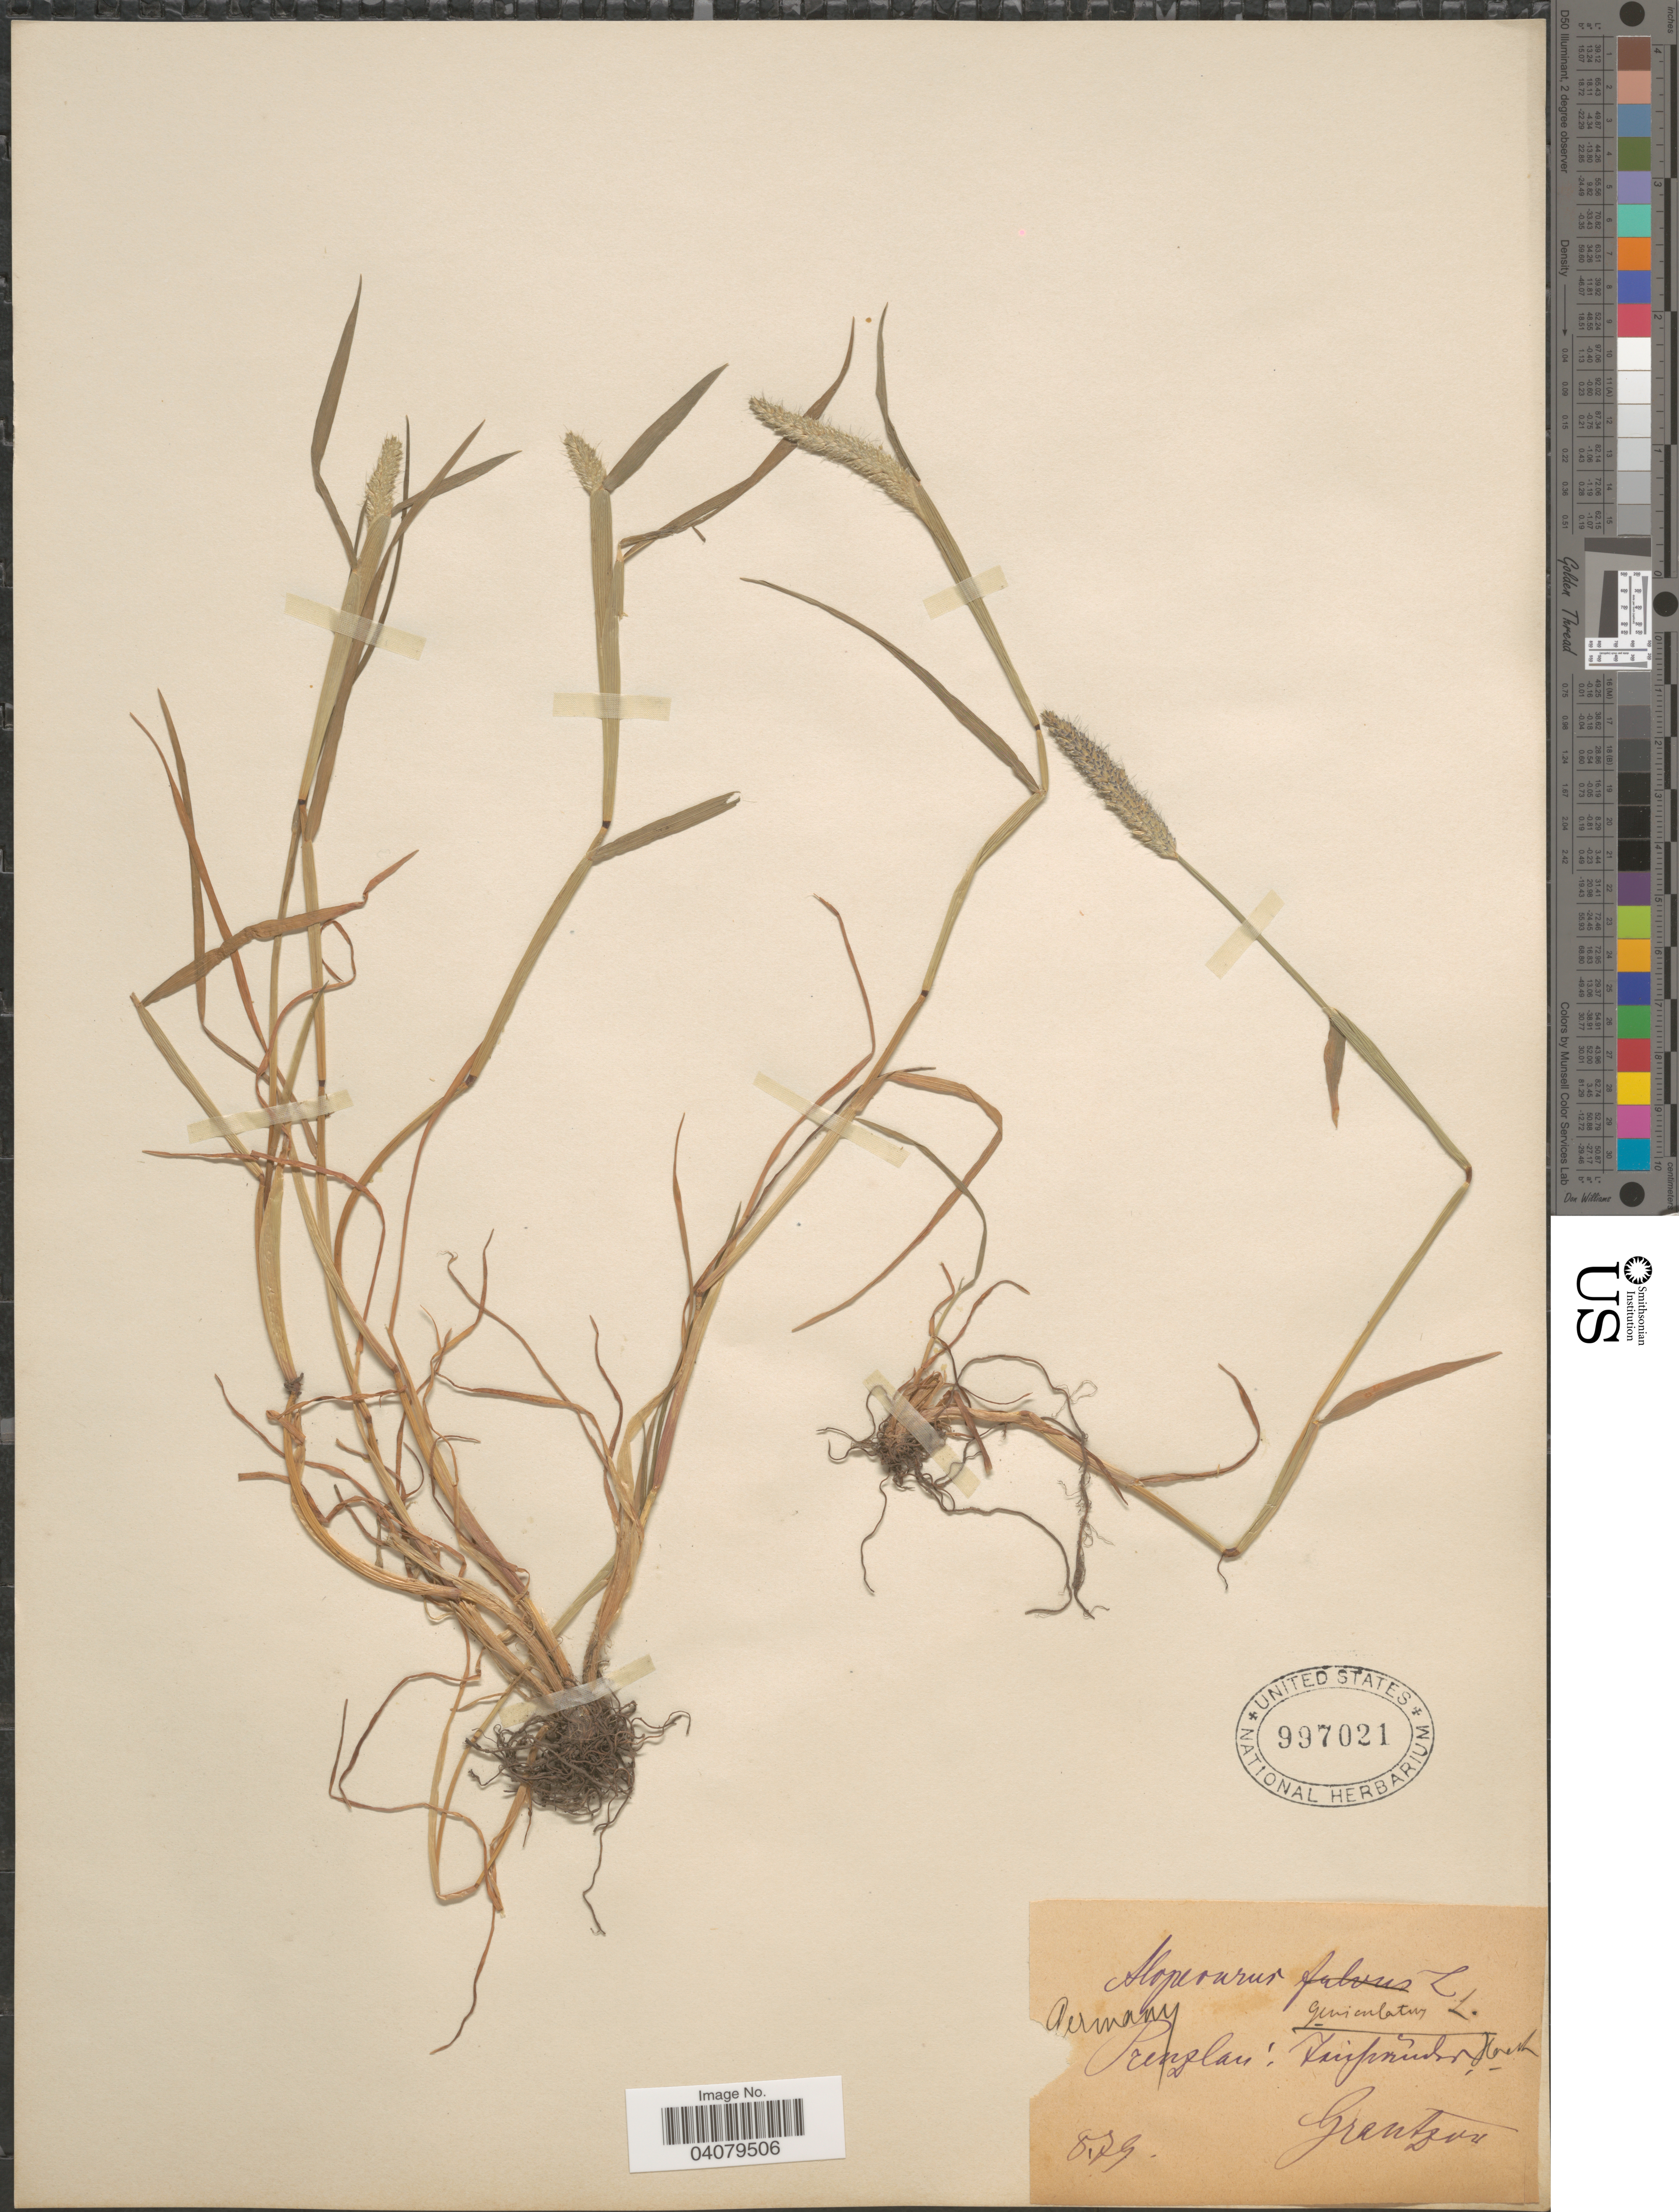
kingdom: Plantae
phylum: Tracheophyta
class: Liliopsida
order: Poales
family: Poaceae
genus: Alopecurus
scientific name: Alopecurus geniculatus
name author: L.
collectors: Grantzow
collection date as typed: Transcribed d/m/y: /8/79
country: Germany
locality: Prenzlau: Zuifrundorn.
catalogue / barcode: US 997021